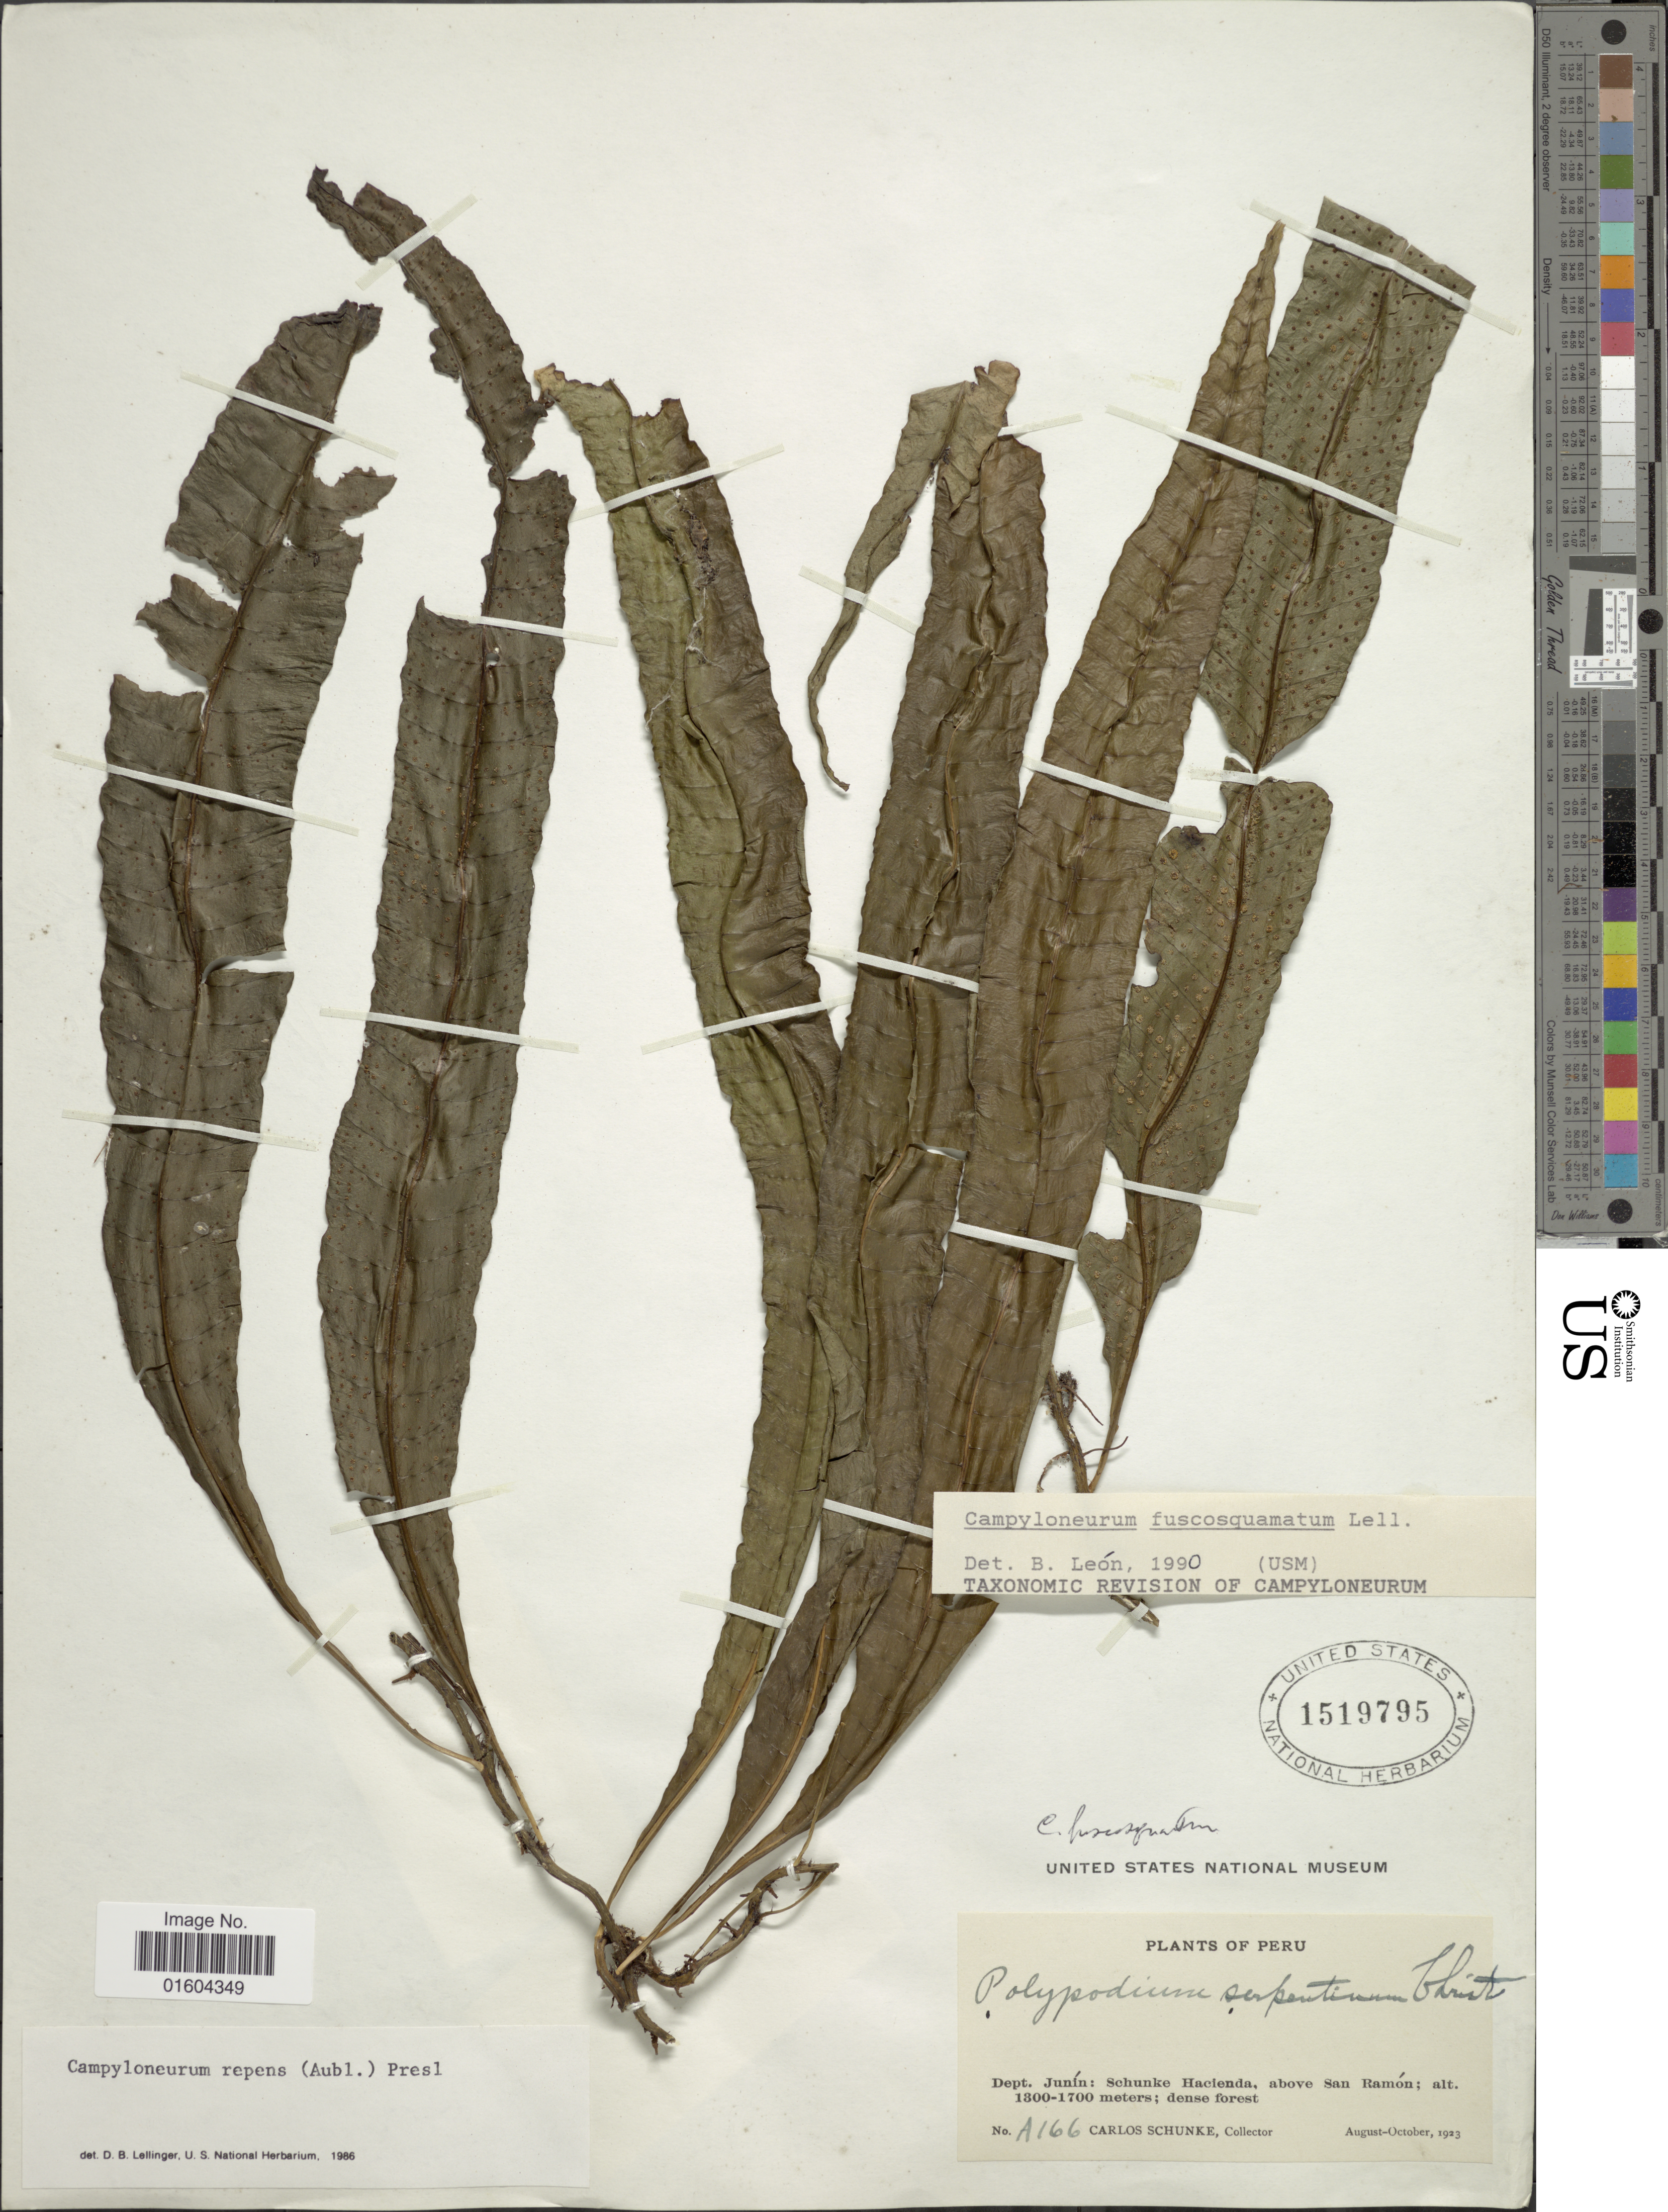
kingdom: Plantae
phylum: Tracheophyta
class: Polypodiopsida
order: Polypodiales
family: Polypodiaceae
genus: Campyloneurum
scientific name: Campyloneurum fuscosquamatum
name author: Lellinger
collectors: C. Schunke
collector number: A166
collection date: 1923-08/1923-10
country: Peru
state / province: Junín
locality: Peru, Dept. Junin: Schunke Hacienda, above San Ramon.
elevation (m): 1300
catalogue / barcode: US 1519795